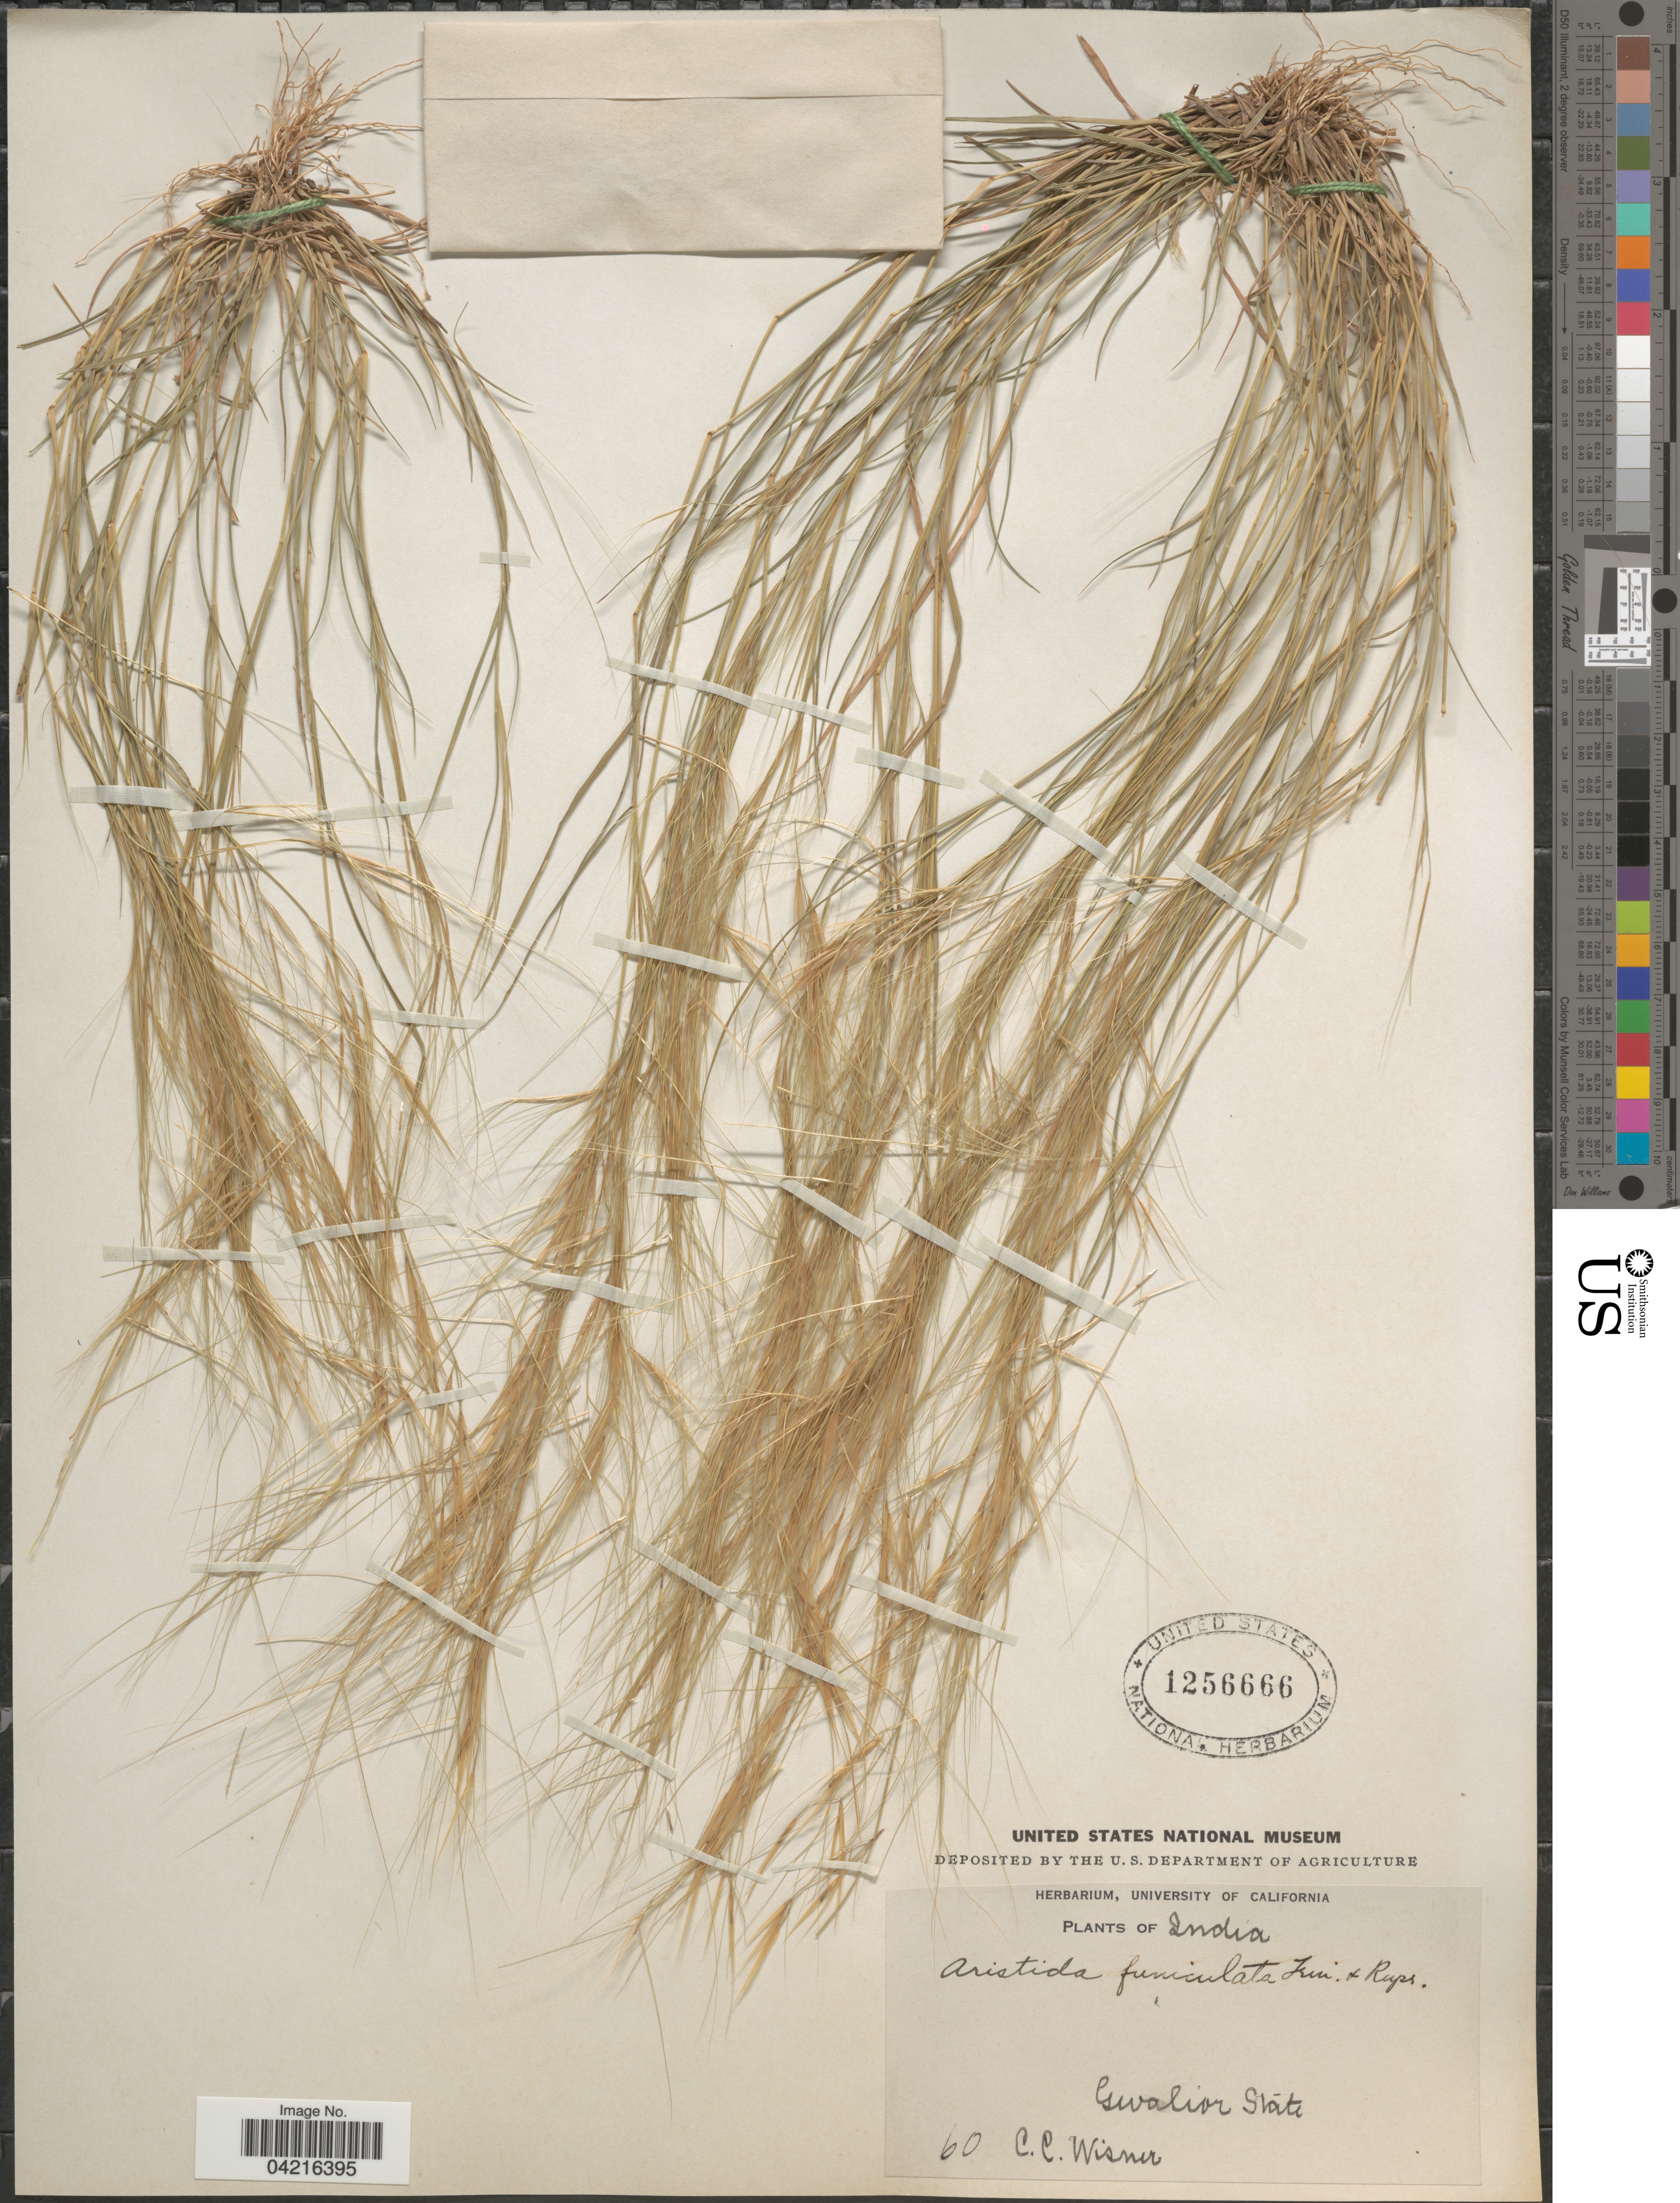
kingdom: Plantae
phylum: Tracheophyta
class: Liliopsida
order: Poales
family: Poaceae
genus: Aristida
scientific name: Aristida funiculata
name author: Trin. & Rupr.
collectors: C. Wisner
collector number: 60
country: India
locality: Gwalior State.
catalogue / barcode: US 1256666